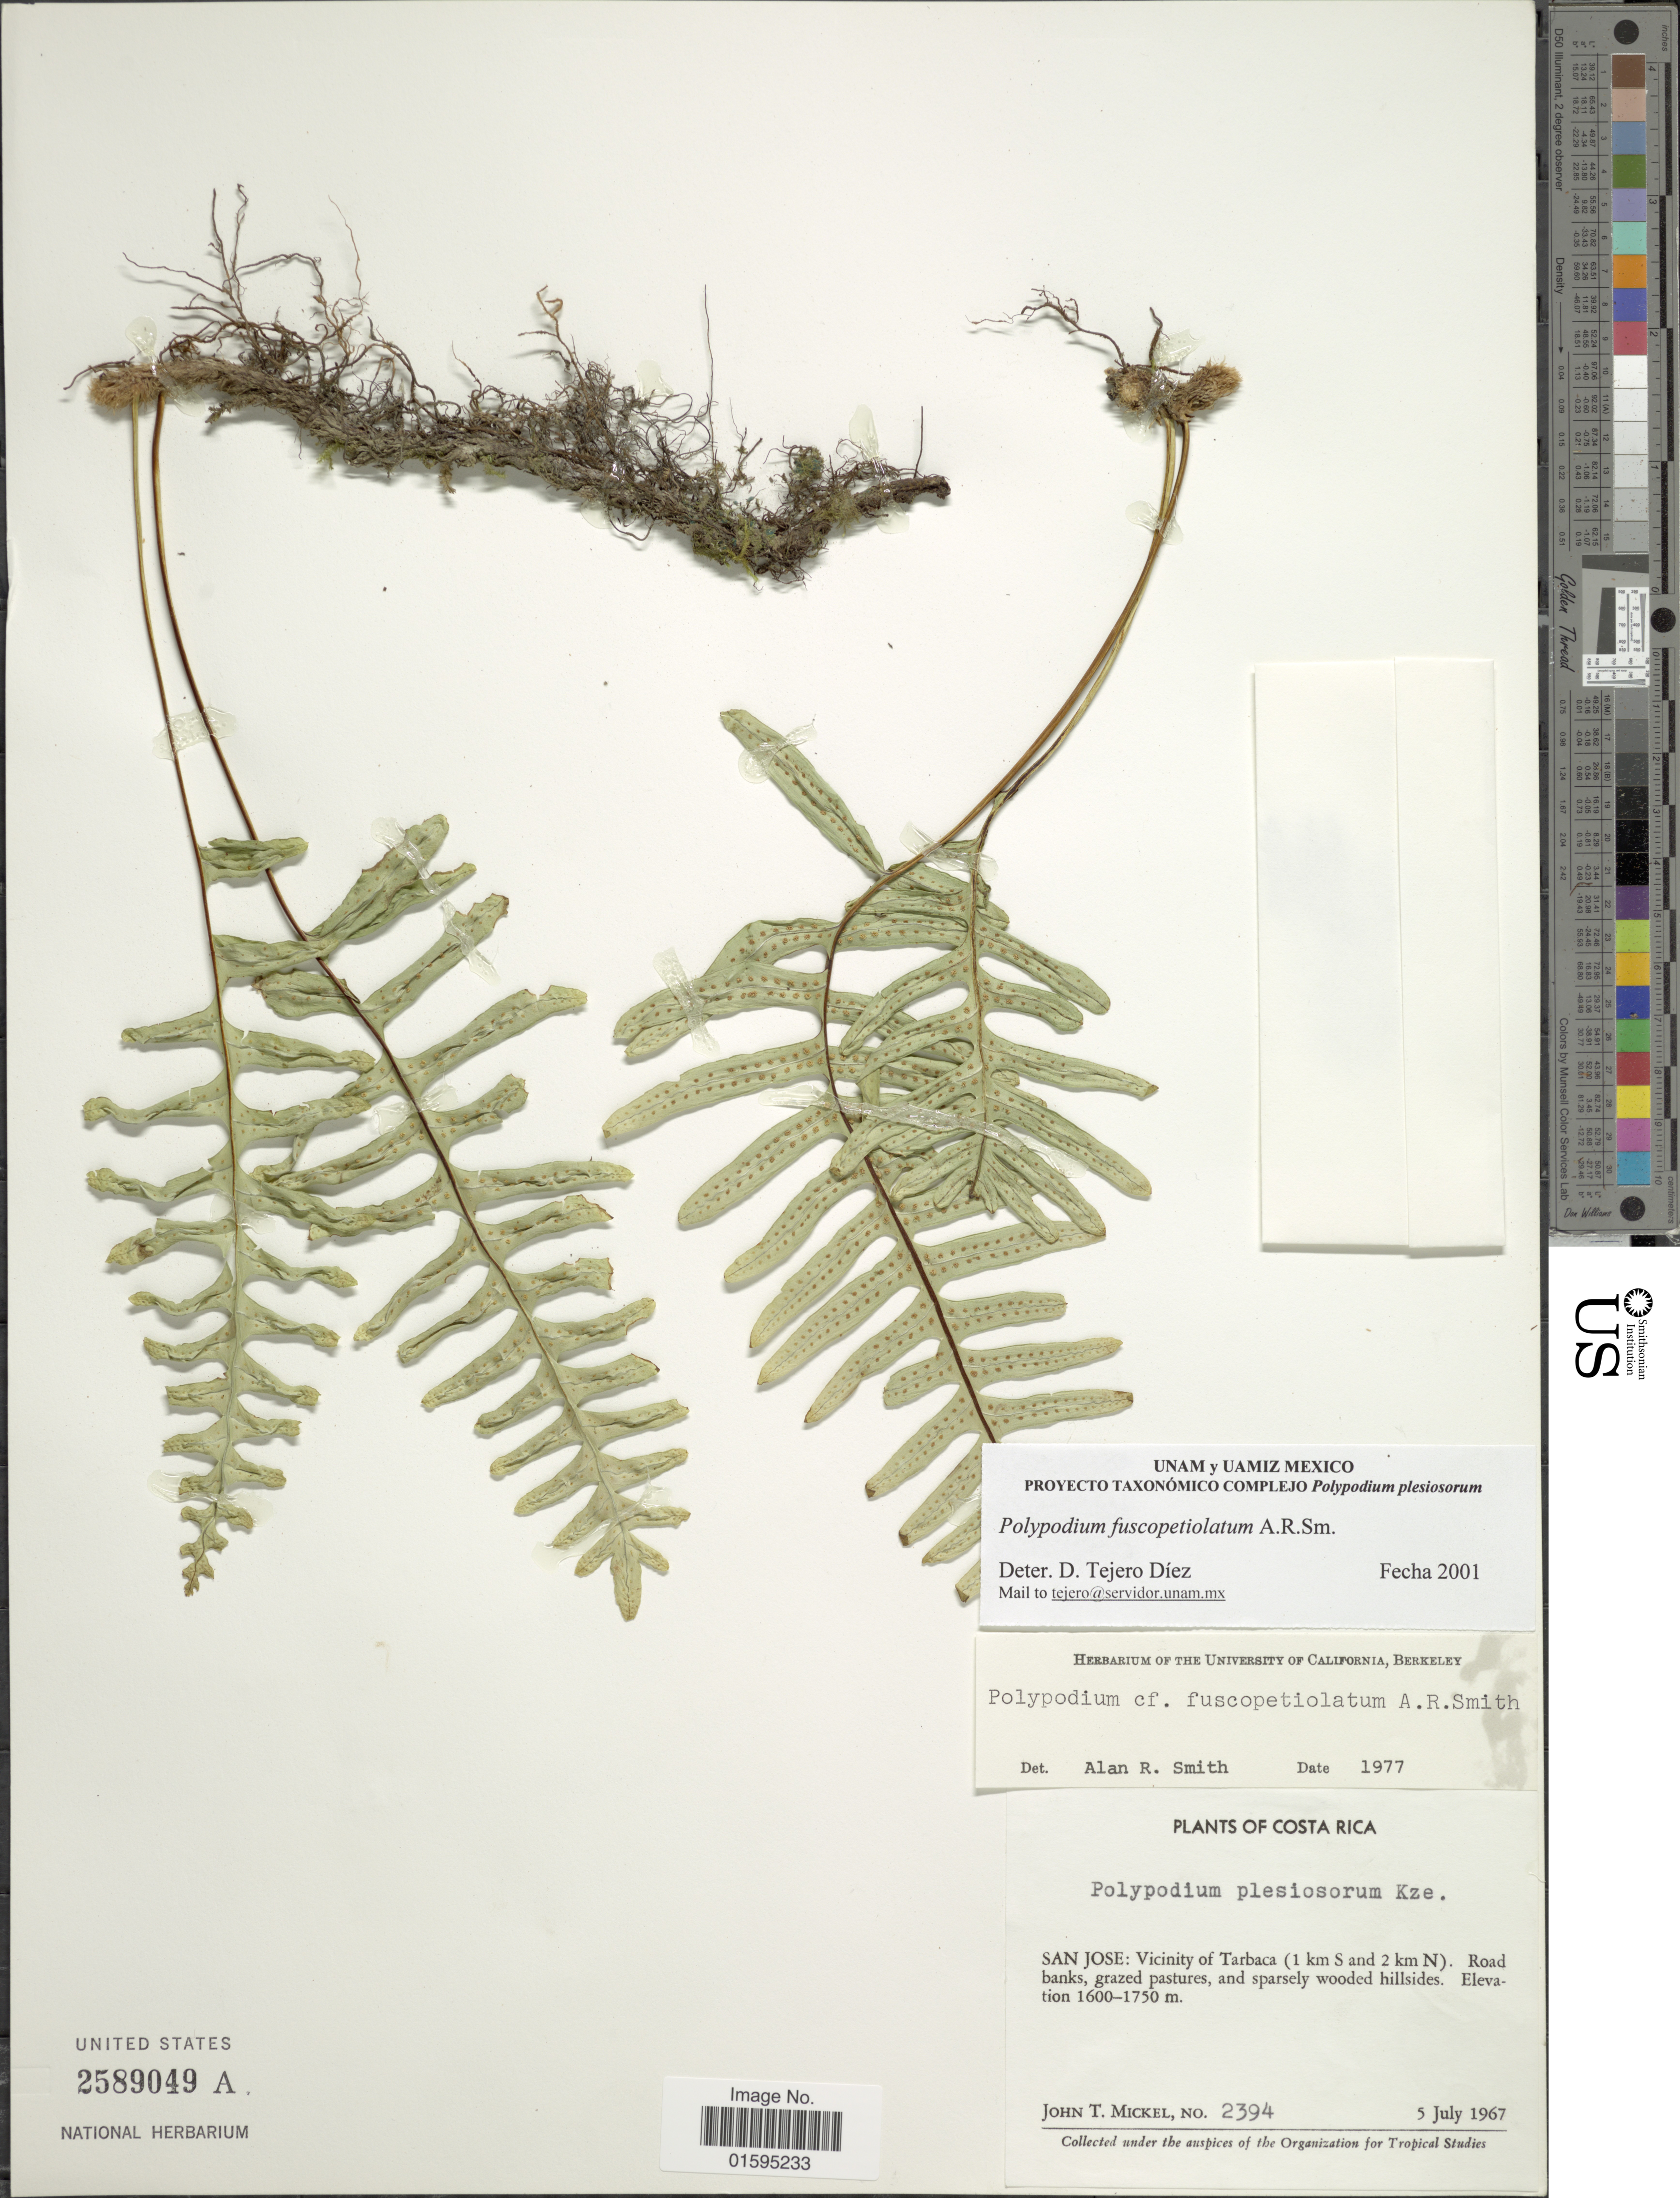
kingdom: Plantae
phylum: Tracheophyta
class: Polypodiopsida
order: Polypodiales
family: Polypodiaceae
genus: Polypodium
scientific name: Polypodium fuscopetiolatum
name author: A.R. Sm.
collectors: J. T. Mickel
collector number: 2394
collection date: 1967-07-05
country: Costa Rica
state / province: San José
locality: Vicinity of Tarbaca (1 km S and 2 km N), Road banks, grazed pastures, and sparsely wooded hillsides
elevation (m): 1600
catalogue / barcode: US 2589049A